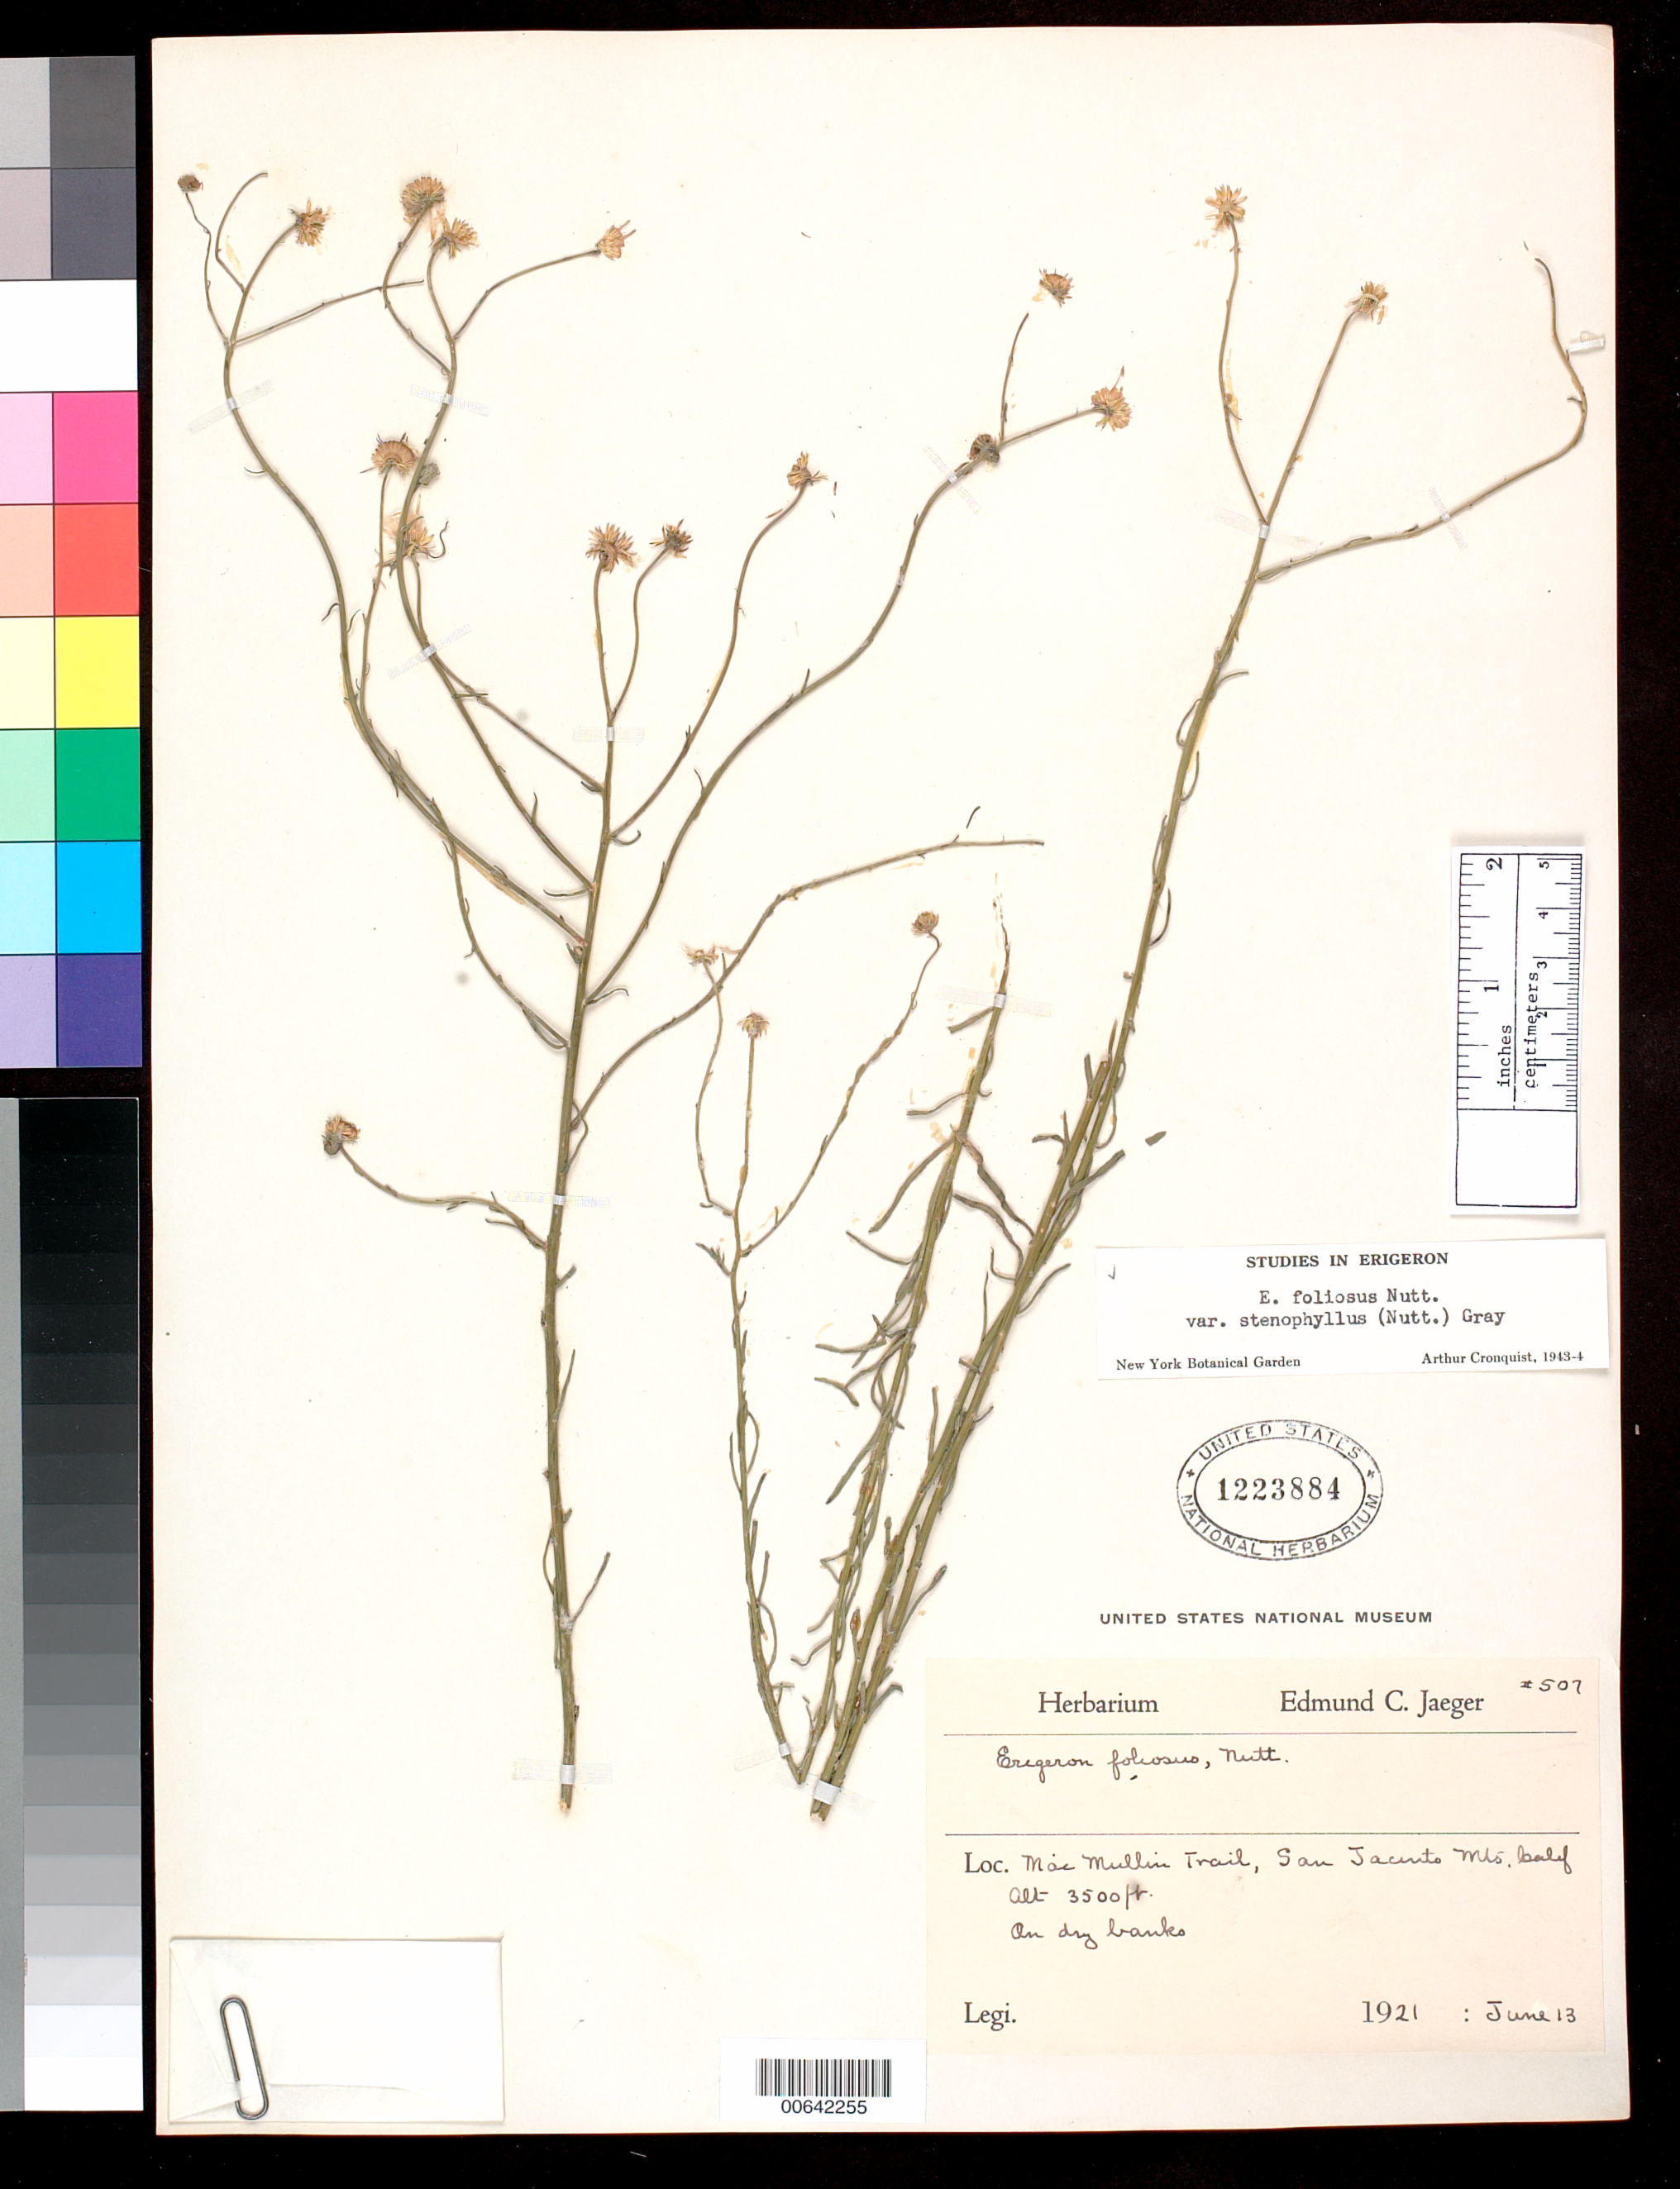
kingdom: Plantae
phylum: Tracheophyta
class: Magnoliopsida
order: Asterales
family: Asteraceae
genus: Erigeron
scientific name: Erigeron foliosus var. stenophyllus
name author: Nutt.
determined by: Cronquist, A. J.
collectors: E. Jaeger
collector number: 507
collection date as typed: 13 Jun 1921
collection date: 1921-06-13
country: United States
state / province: California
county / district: Riverside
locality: Mac Mullin Trail, San Jacinto Mts.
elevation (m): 1067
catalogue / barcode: US 1223884